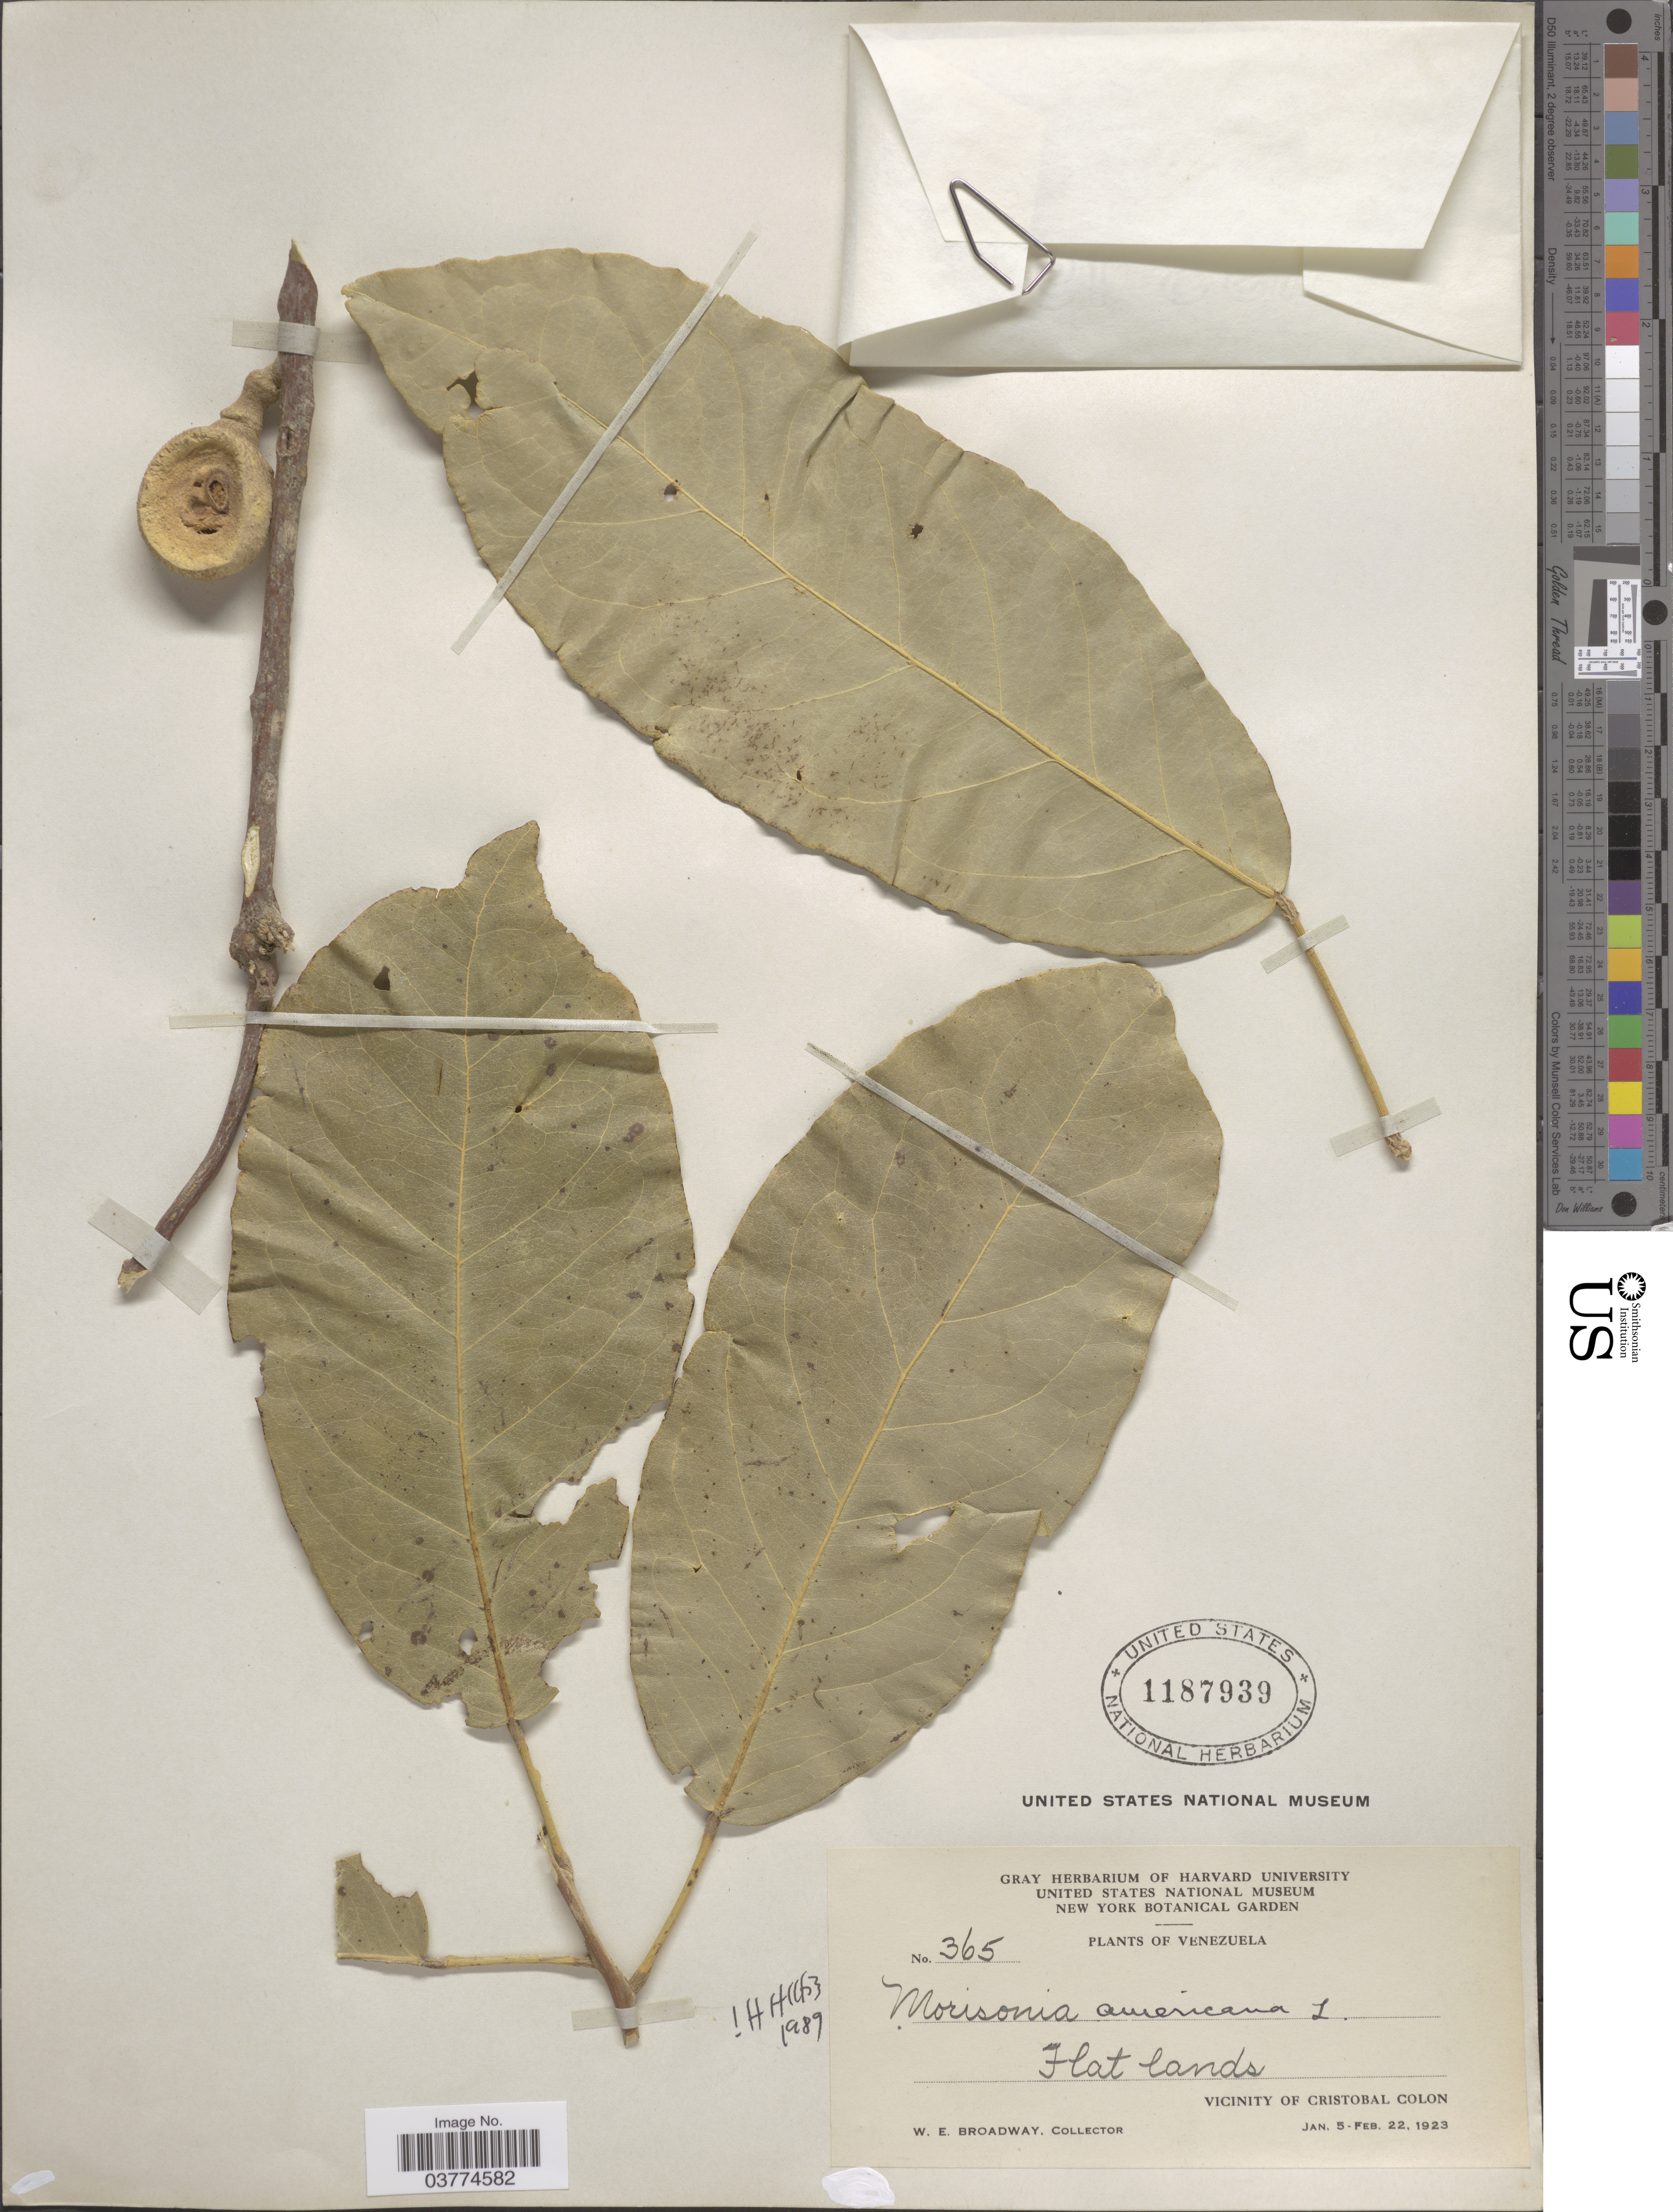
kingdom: Plantae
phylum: Tracheophyta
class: Magnoliopsida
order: Brassicales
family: Capparaceae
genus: Morisonia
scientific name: Morisonia americana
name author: L.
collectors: W. E. Broadway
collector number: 365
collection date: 1923-01-05/1923-02-22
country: Venezuela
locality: Flat lands. Vicinity of Cristobal Colon.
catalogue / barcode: US 1187939